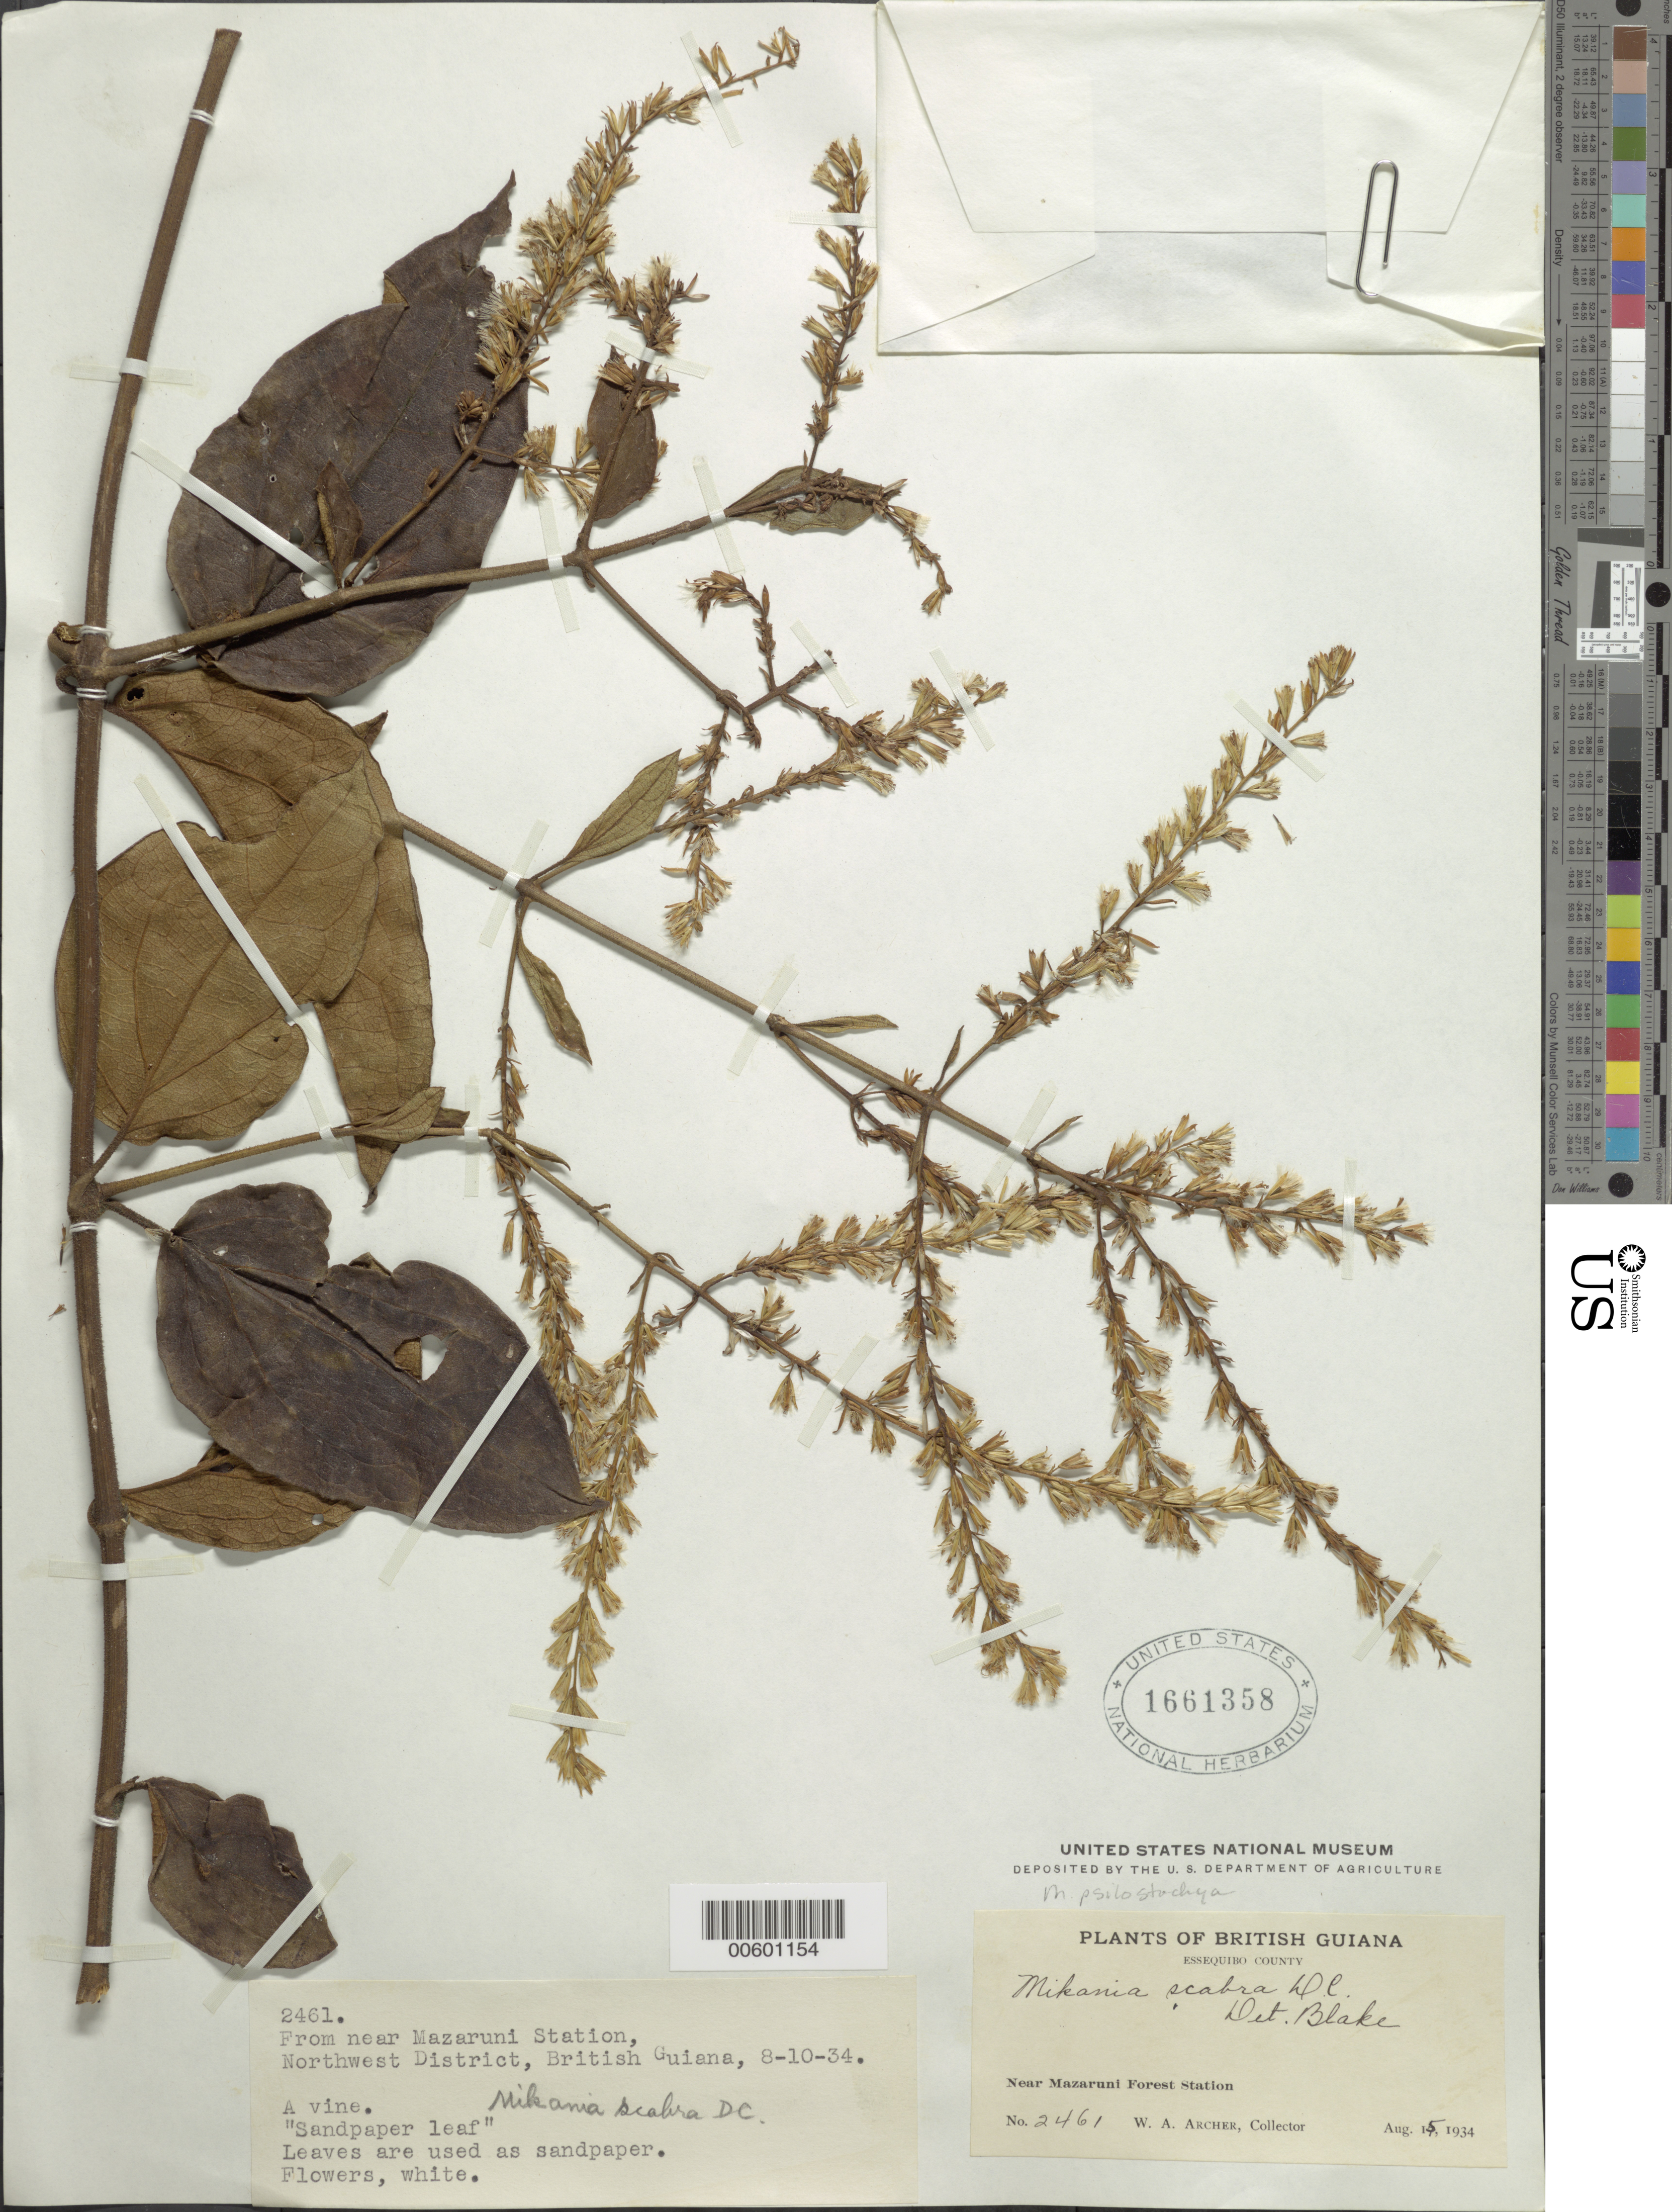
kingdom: Plantae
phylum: Tracheophyta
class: Magnoliopsida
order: Asterales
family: Asteraceae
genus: Mikania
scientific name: Mikania psilostachya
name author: DC.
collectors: W. A. Archer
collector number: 2461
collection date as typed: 15-Aug-34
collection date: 1934-08-15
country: Guyana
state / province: Cuyuni-Mazaruni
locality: Mazaruni Forest Station, vic.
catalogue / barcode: US 1661358